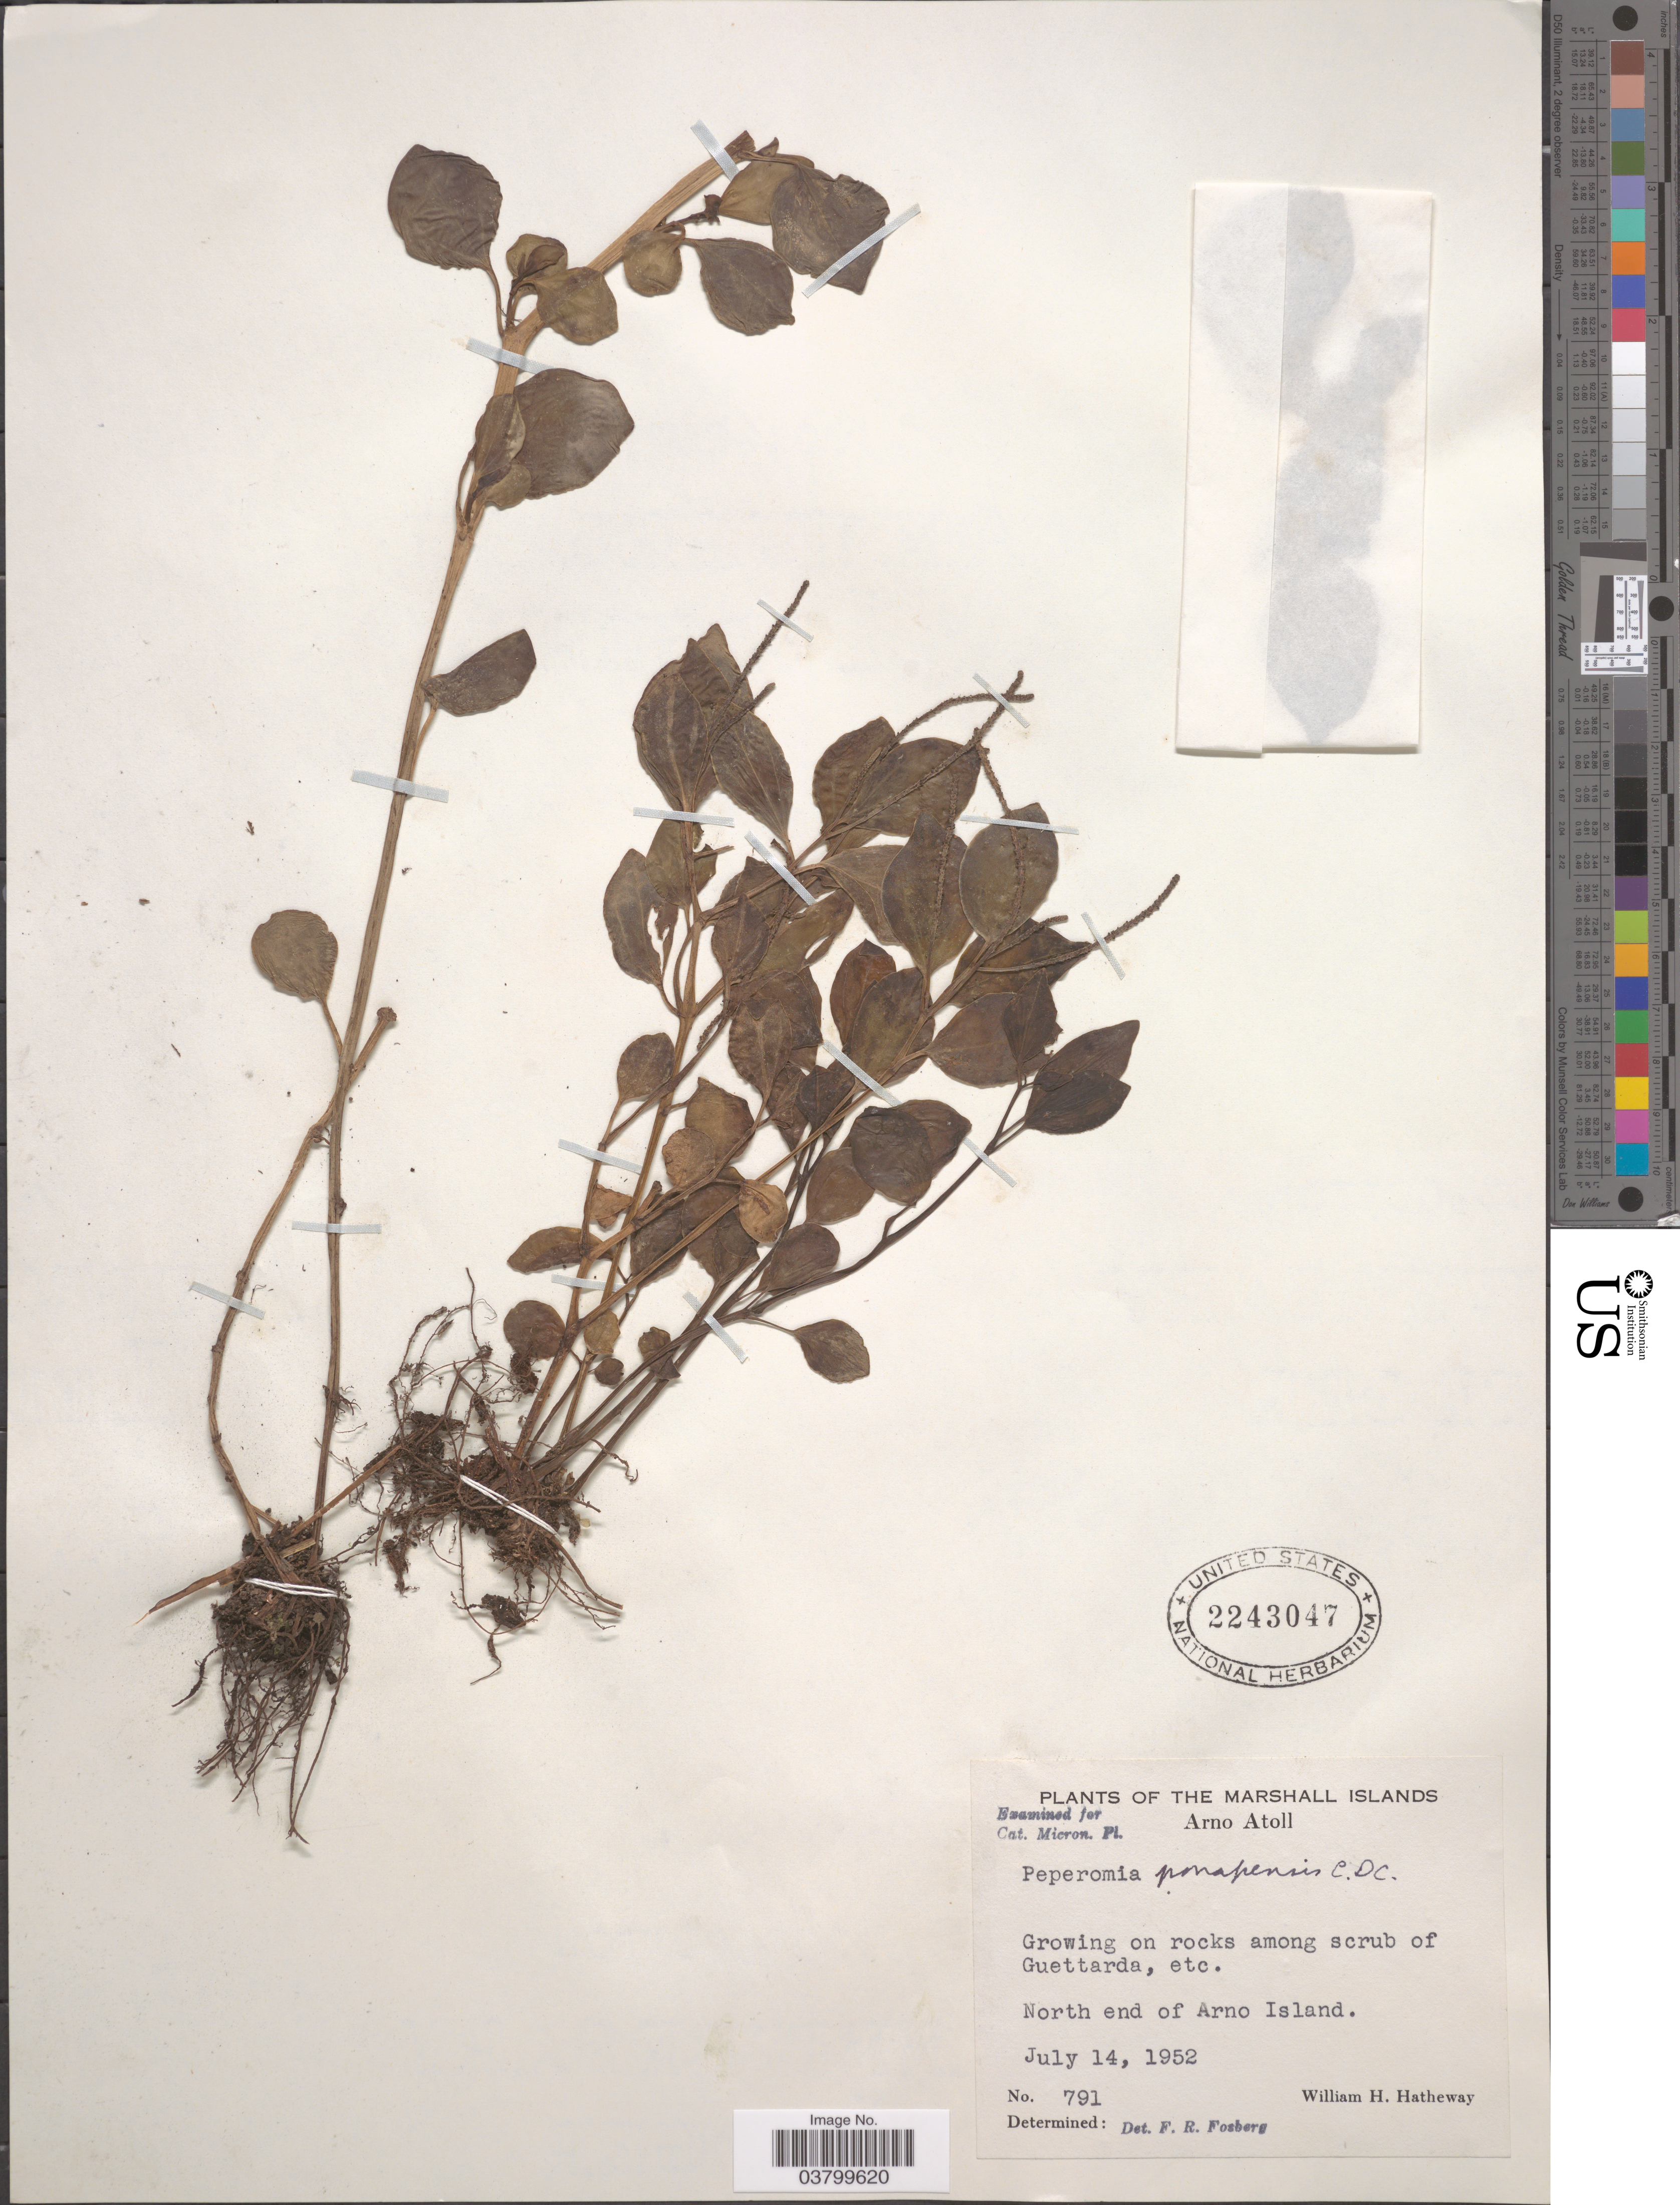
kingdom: Plantae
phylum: Tracheophyta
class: Magnoliopsida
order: Piperales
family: Piperaceae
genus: Peperomia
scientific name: Peperomia ponapensis var. ponapensis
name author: C. DC.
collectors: W. H. Hatheway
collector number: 791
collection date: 1952-07-14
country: Marshall Islands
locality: Arno Atoll. North end of Arno Islands.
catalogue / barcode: US 2243047